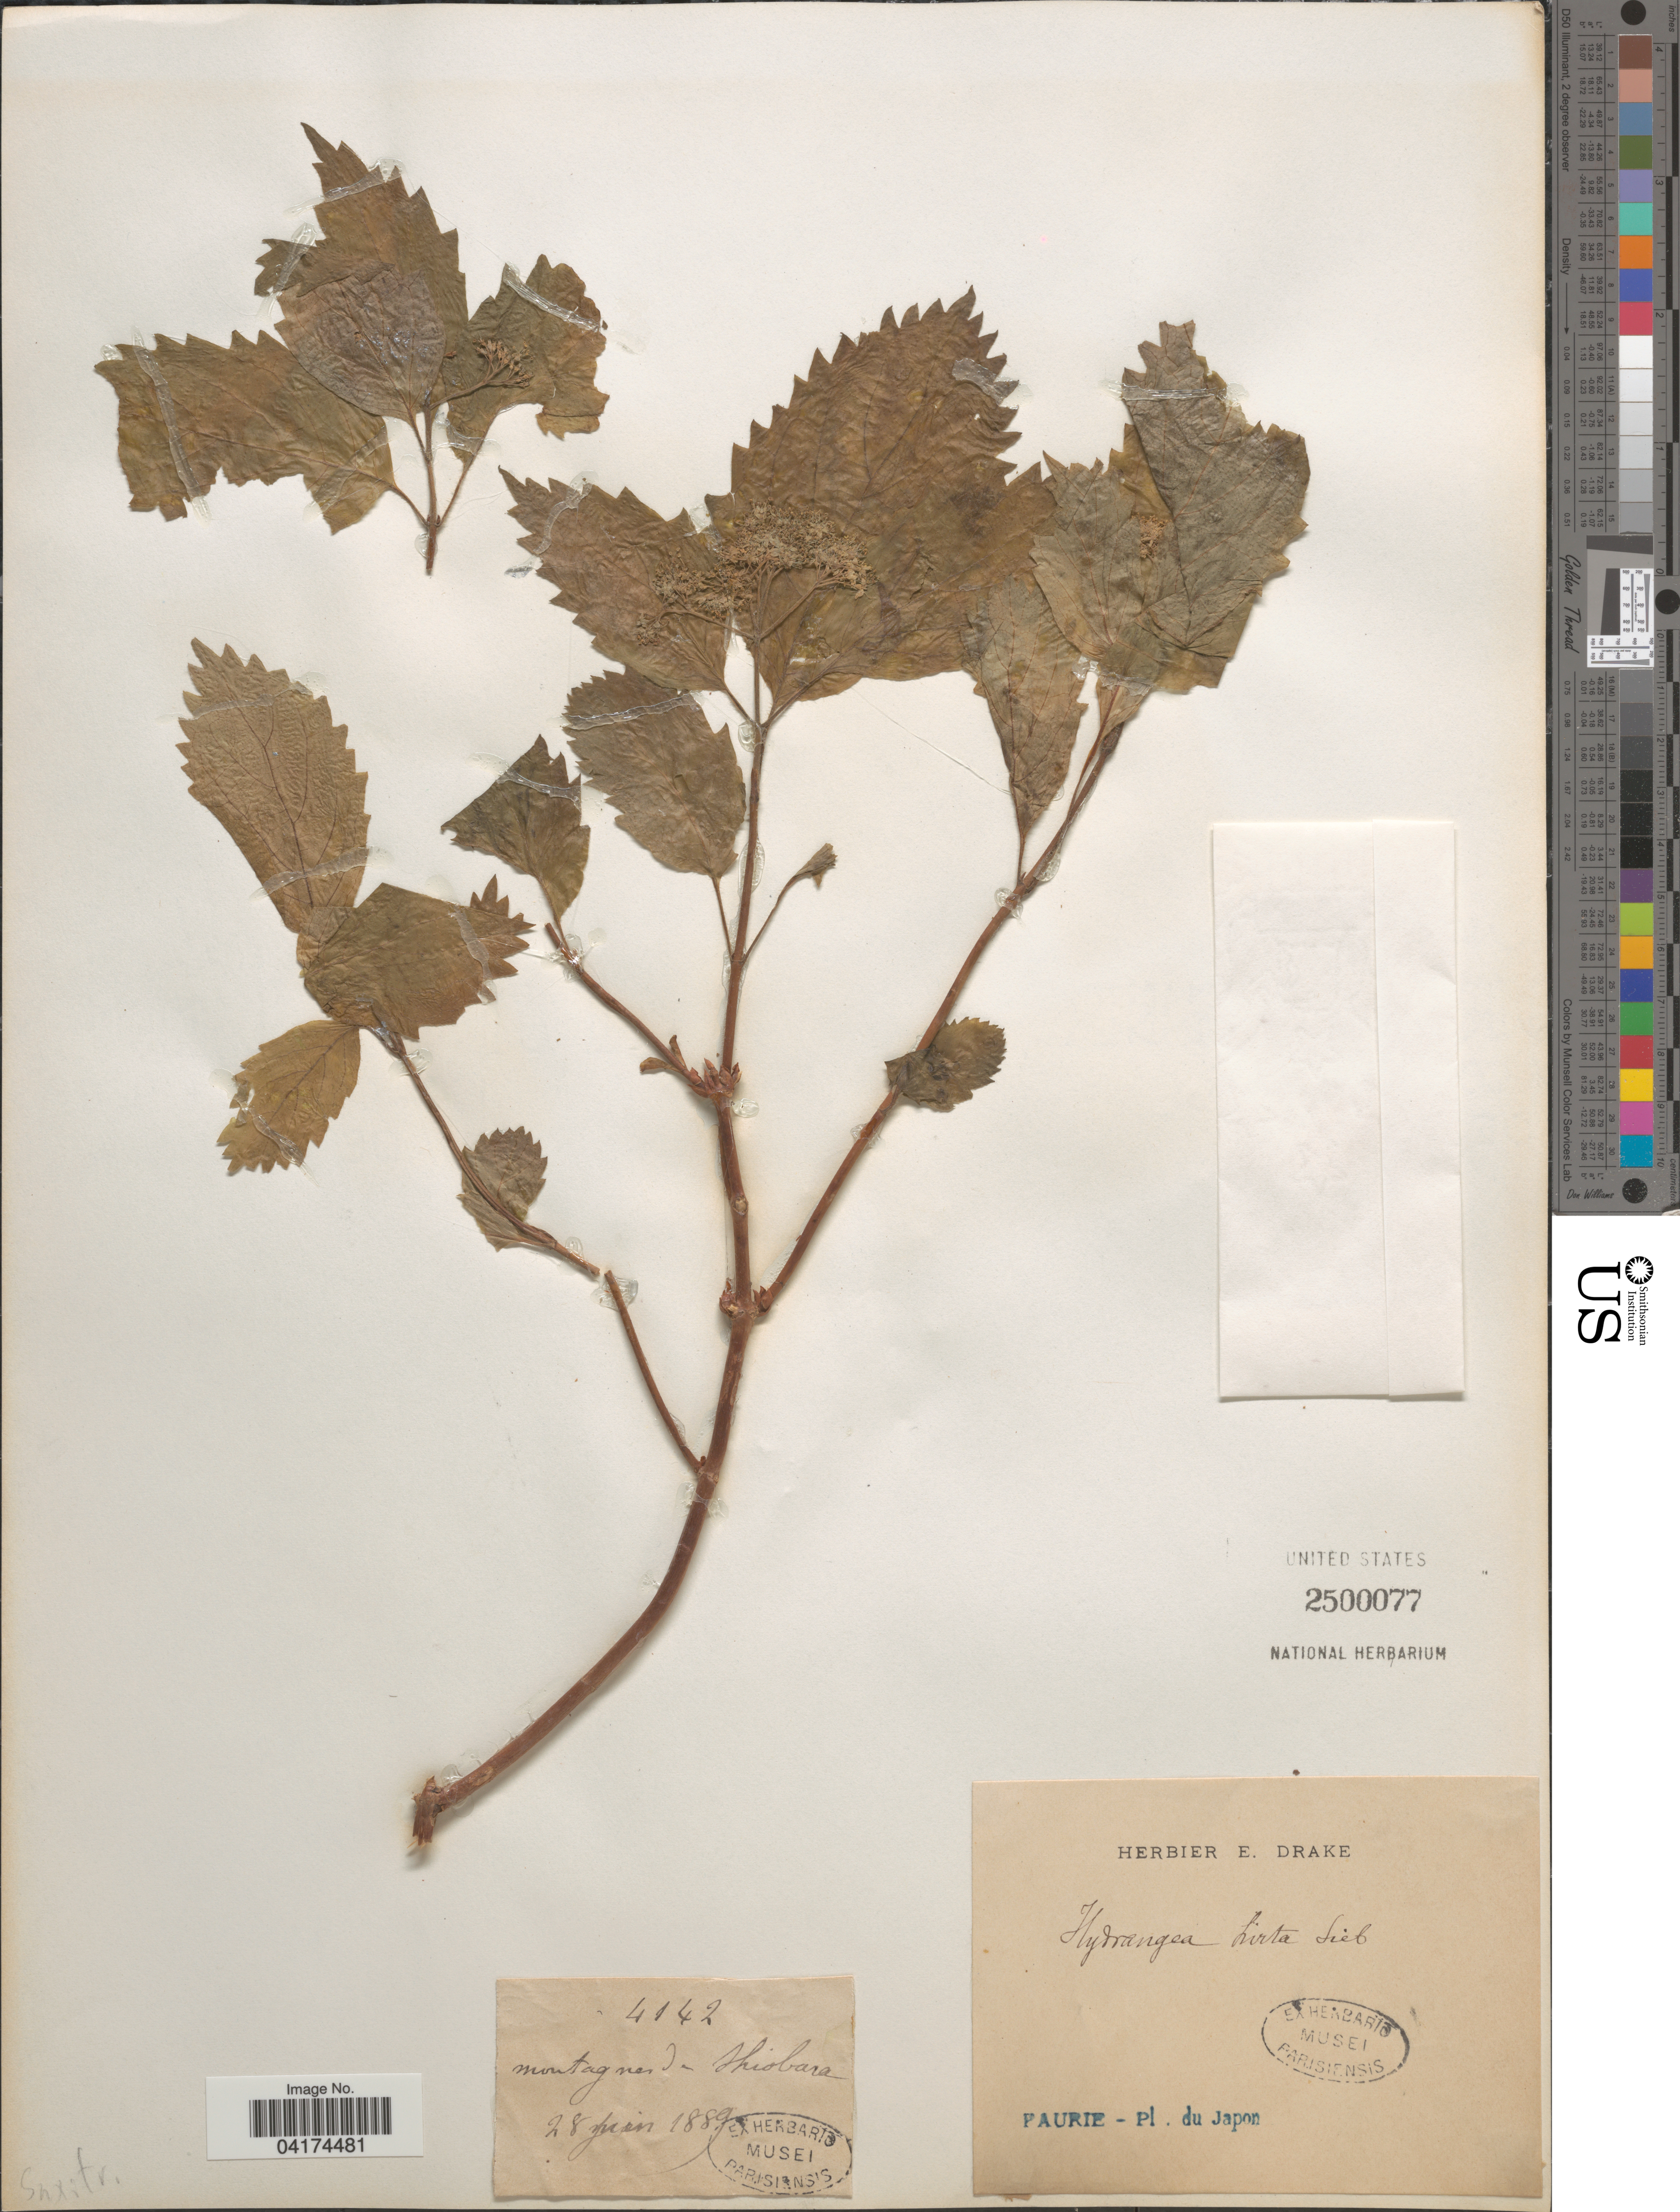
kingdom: Plantae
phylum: Tracheophyta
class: Magnoliopsida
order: Cornales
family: Hydrangeaceae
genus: Hydrangea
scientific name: Hydrangea hirta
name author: (Thunb.) Siebold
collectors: -. Faurie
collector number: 4142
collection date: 1889-06-28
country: Japan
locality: Montagnes de Shiobara.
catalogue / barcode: US 2500077